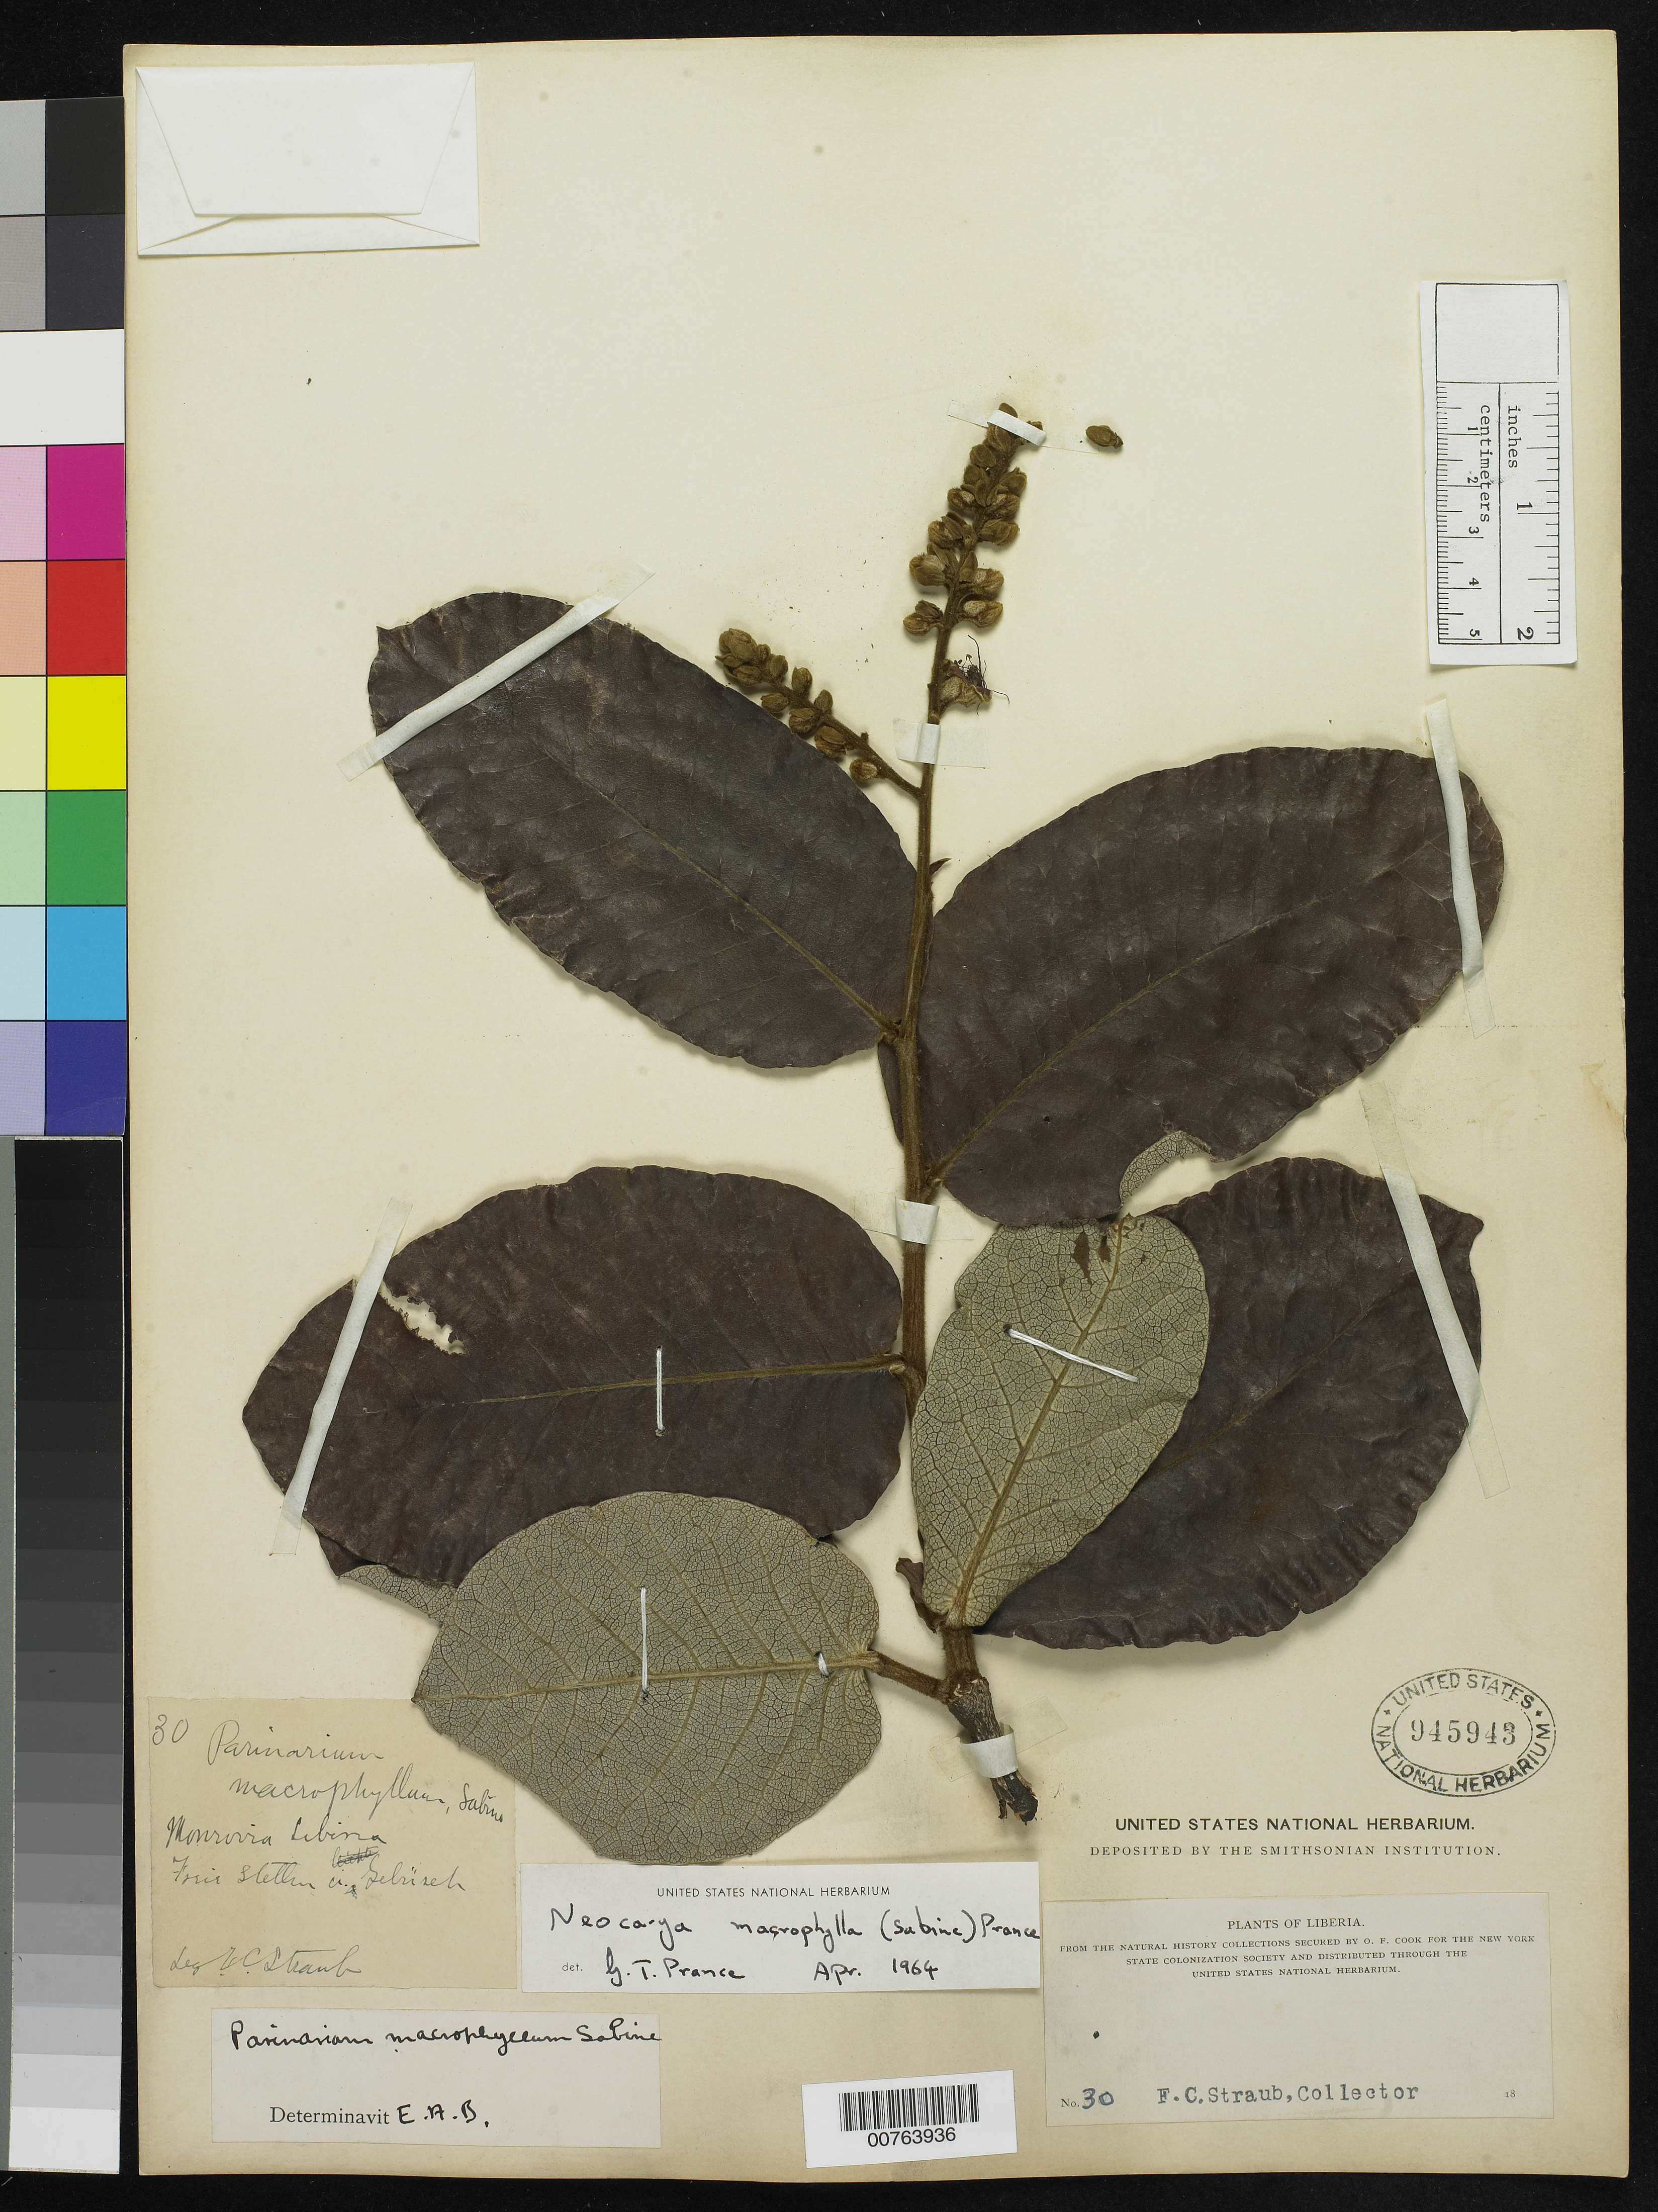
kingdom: Plantae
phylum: Tracheophyta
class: Magnoliopsida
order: Malpighiales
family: Chrysobalanaceae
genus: Neocarya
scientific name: Neocarya macrophylla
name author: (Sabine) Prance ex F. White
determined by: Prance, G. T.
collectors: F. Straub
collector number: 30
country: Liberia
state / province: Montserrado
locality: Monrovia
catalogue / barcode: US 945943